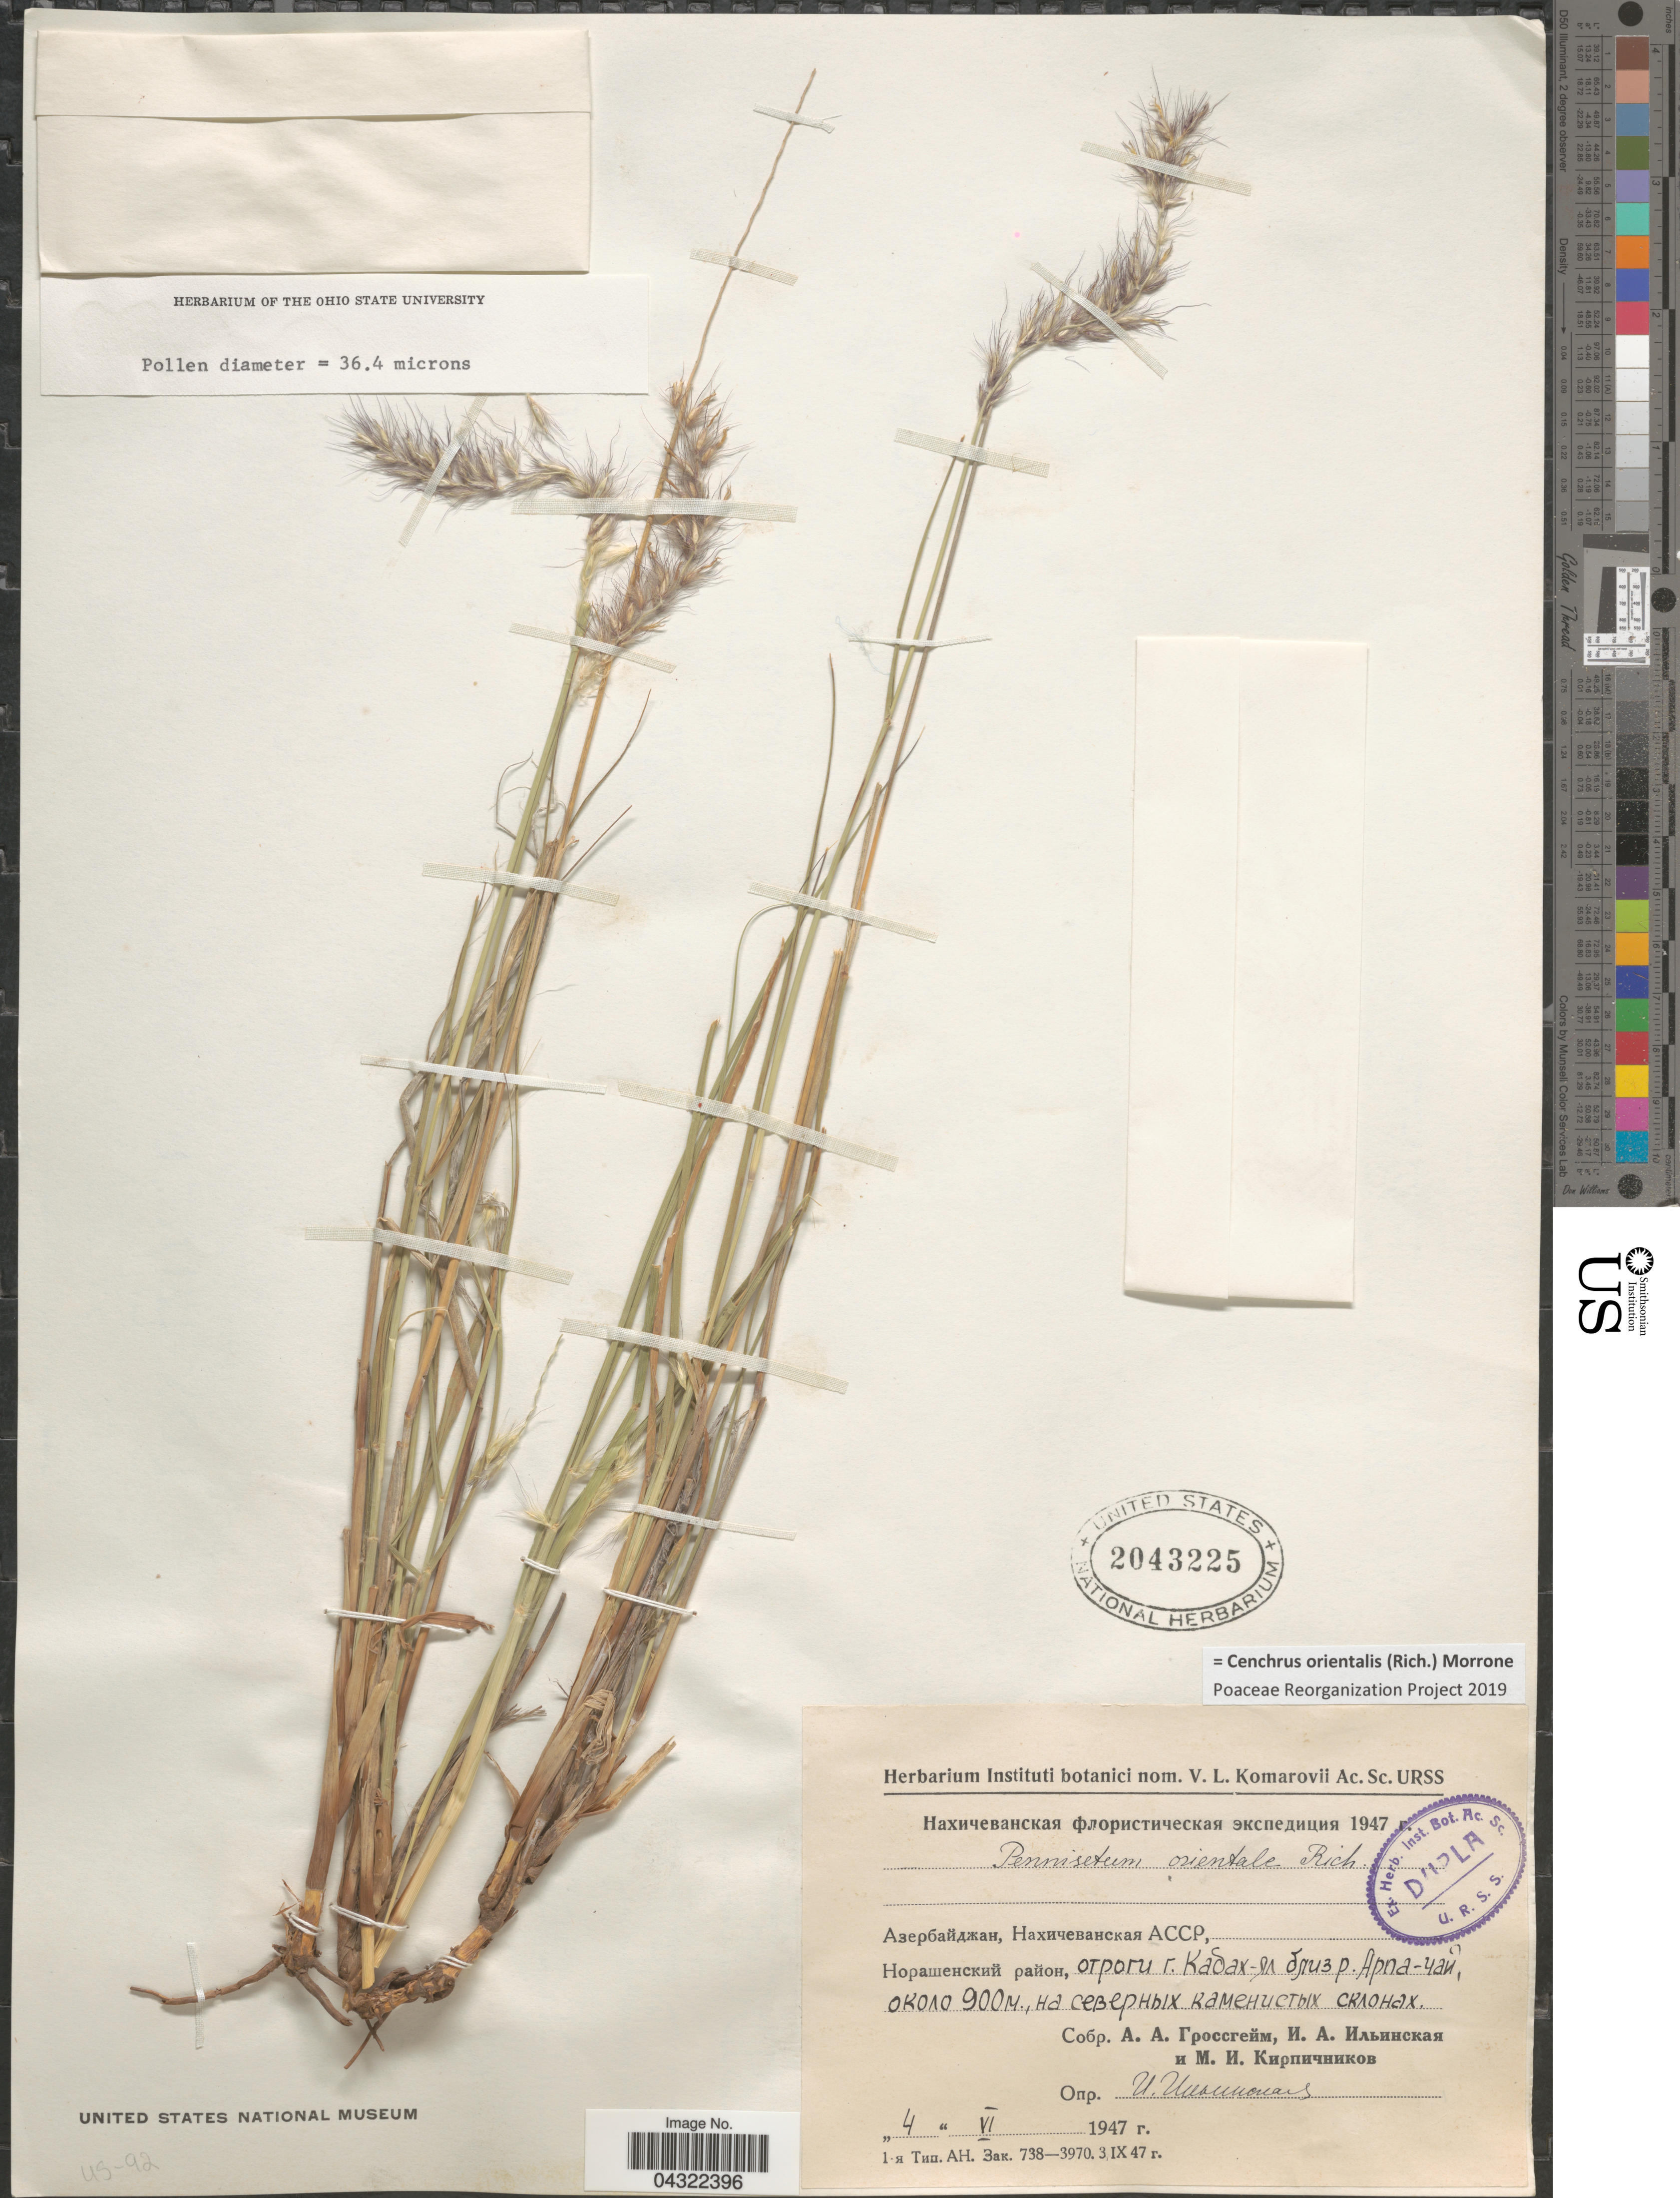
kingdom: Plantae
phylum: Tracheophyta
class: Liliopsida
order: Poales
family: Poaceae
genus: Cenchrus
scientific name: Cenchrus orientalis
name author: (Rich.) Morrone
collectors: A. Grossgeim, I. Ilinskaya & M. Kirpichnikov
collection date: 1947-06-04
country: Azerbaijan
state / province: Nakhchivan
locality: District Norashenskiy (now Sharur ), Mt. Kabakh-yal, near river Arpa-chai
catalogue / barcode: US 2043225